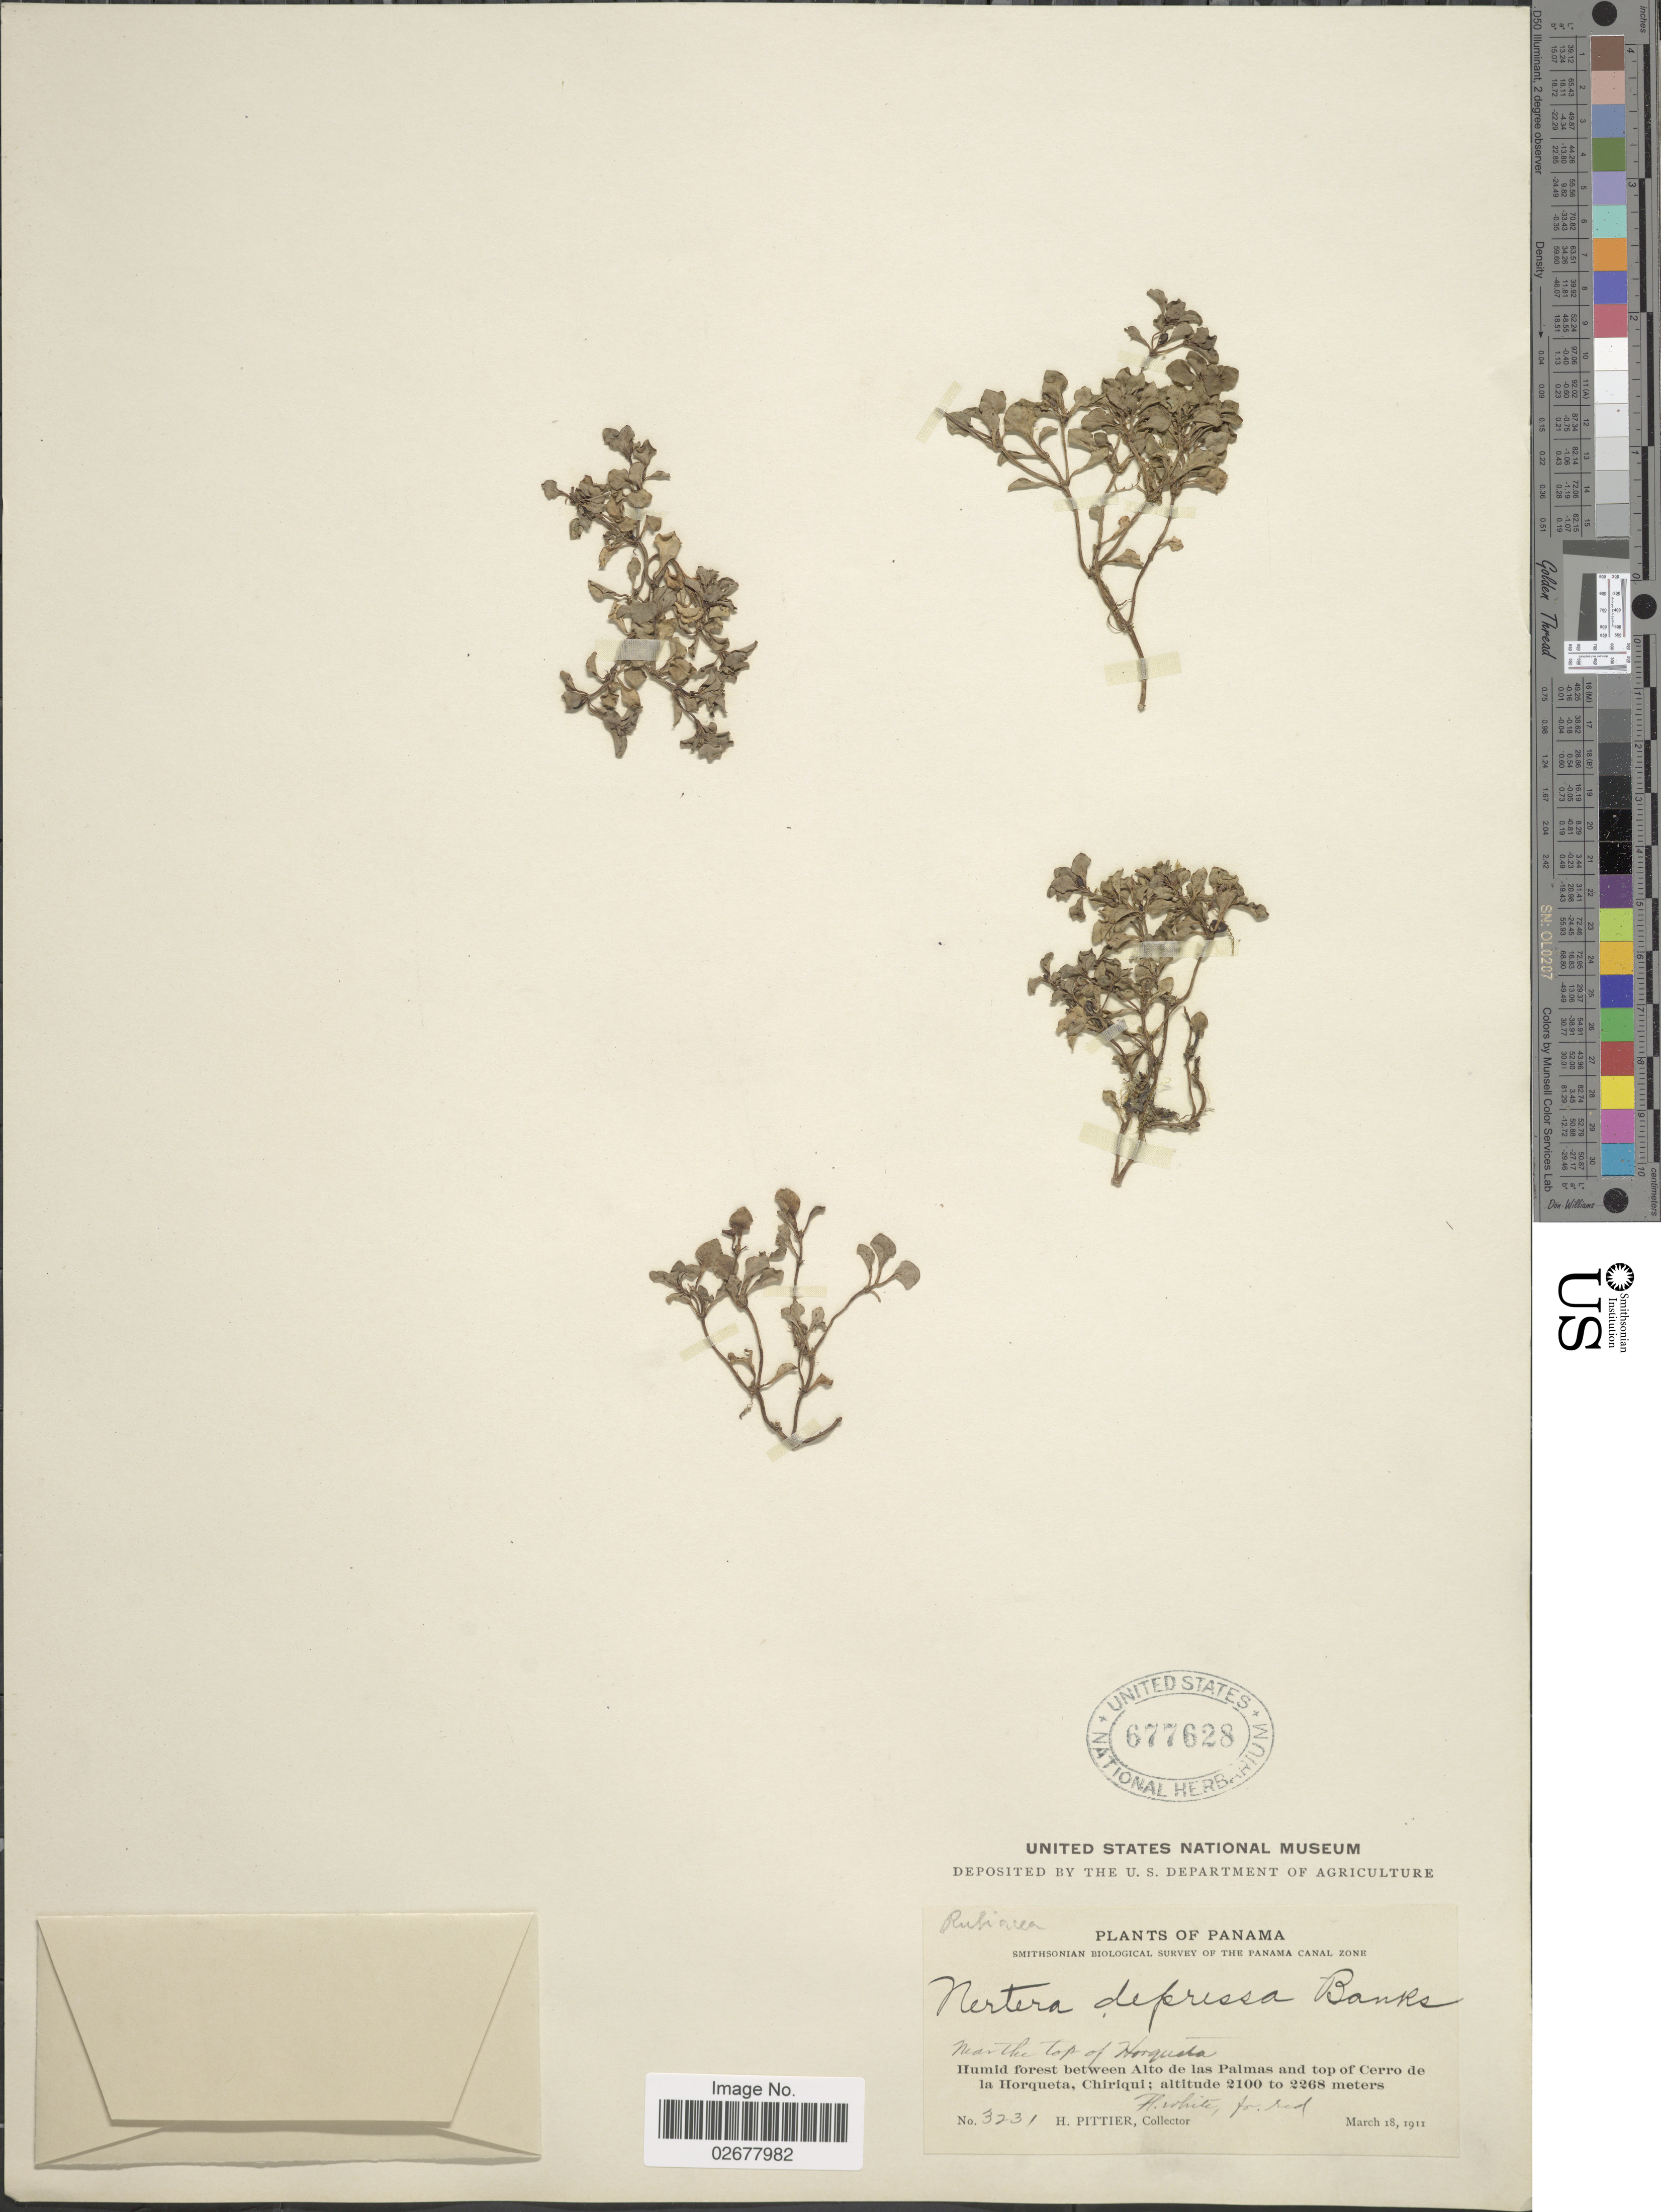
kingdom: Plantae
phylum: Tracheophyta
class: Magnoliopsida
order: Gentianales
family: Rubiaceae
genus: Nertera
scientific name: Nertera depressa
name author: Banks & Sol. ex Gaertn.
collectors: H. F. Pittier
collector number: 3231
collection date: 1911-03-18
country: Panama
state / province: Chiriqui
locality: Near the top of Horqueta, Humid forest between Alto de las Palmas and top of Cerro de la Horqueta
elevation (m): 2100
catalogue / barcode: US 677628